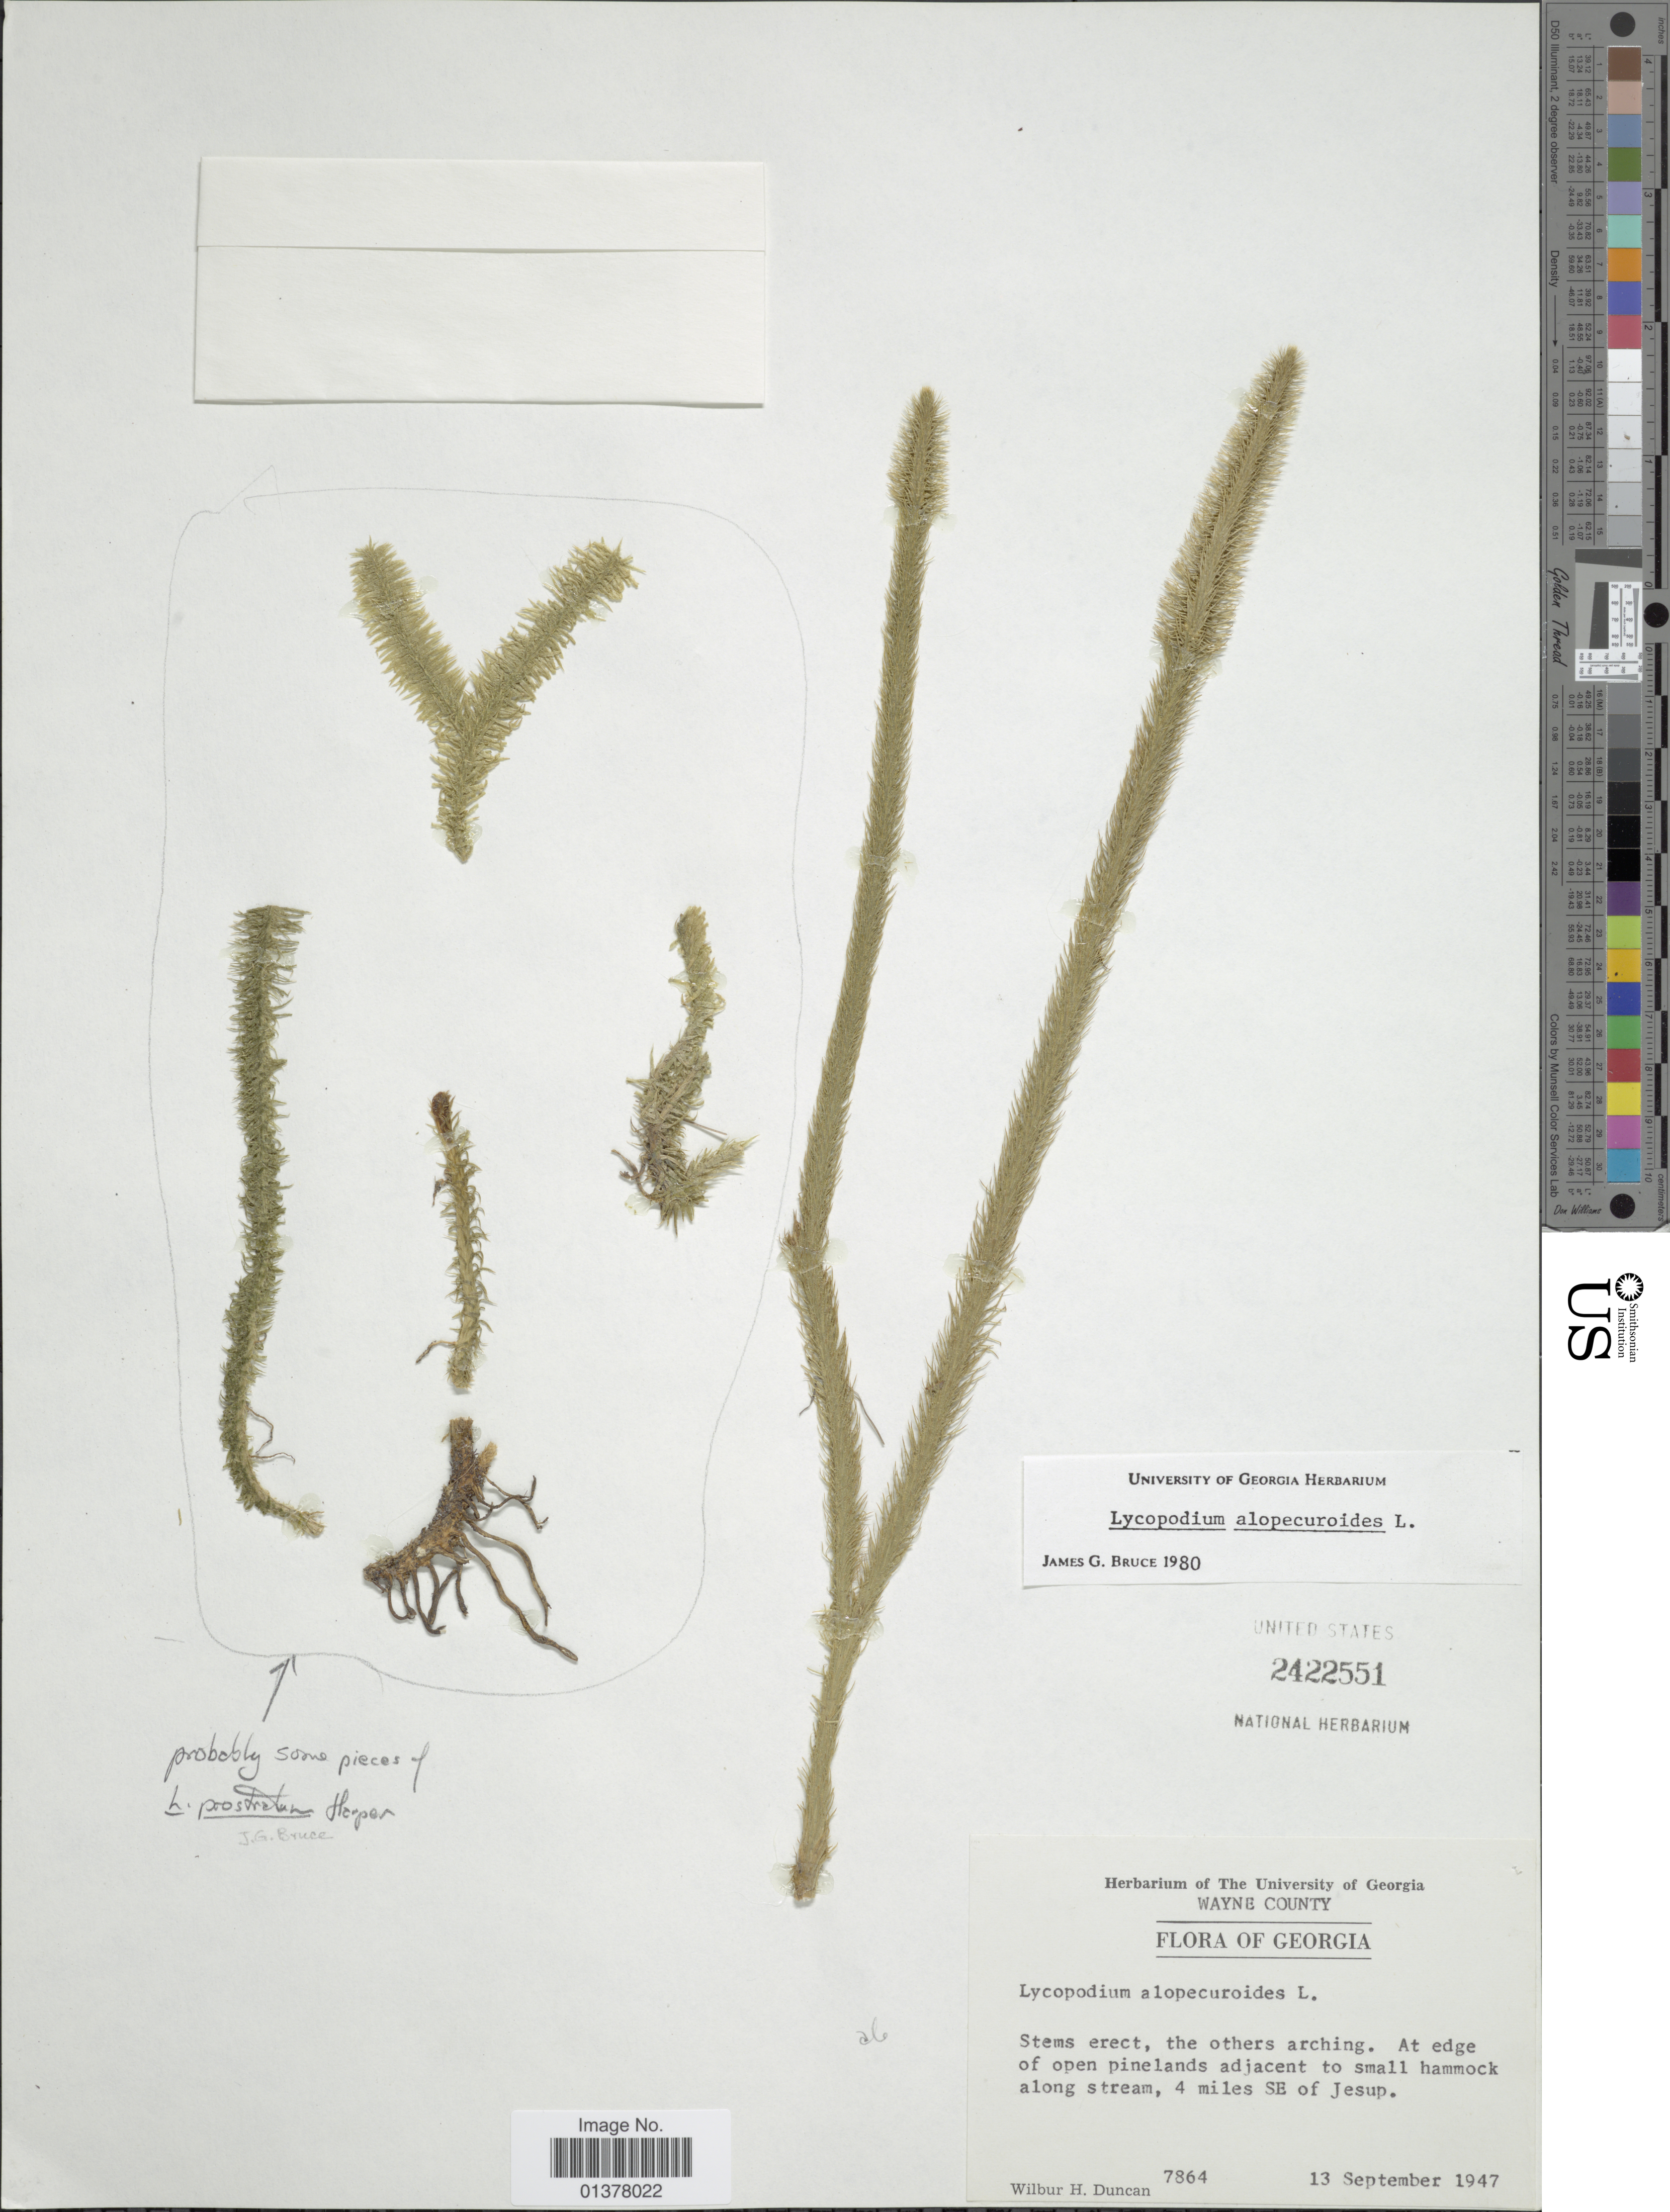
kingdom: Plantae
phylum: Tracheophyta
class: Lycopodiopsida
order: Lycopodiales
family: Lycopodiaceae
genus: Lycopodiella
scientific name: Lycopodiella alopecuroides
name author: (L.) Cranfill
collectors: W. H. Duncan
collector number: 7864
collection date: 1947-09-13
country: United States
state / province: Georgia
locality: Wayne County, At edge of open pinelands adjacent to small hammock along stream, 4 miles SE of Jesup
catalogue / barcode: US 2422551